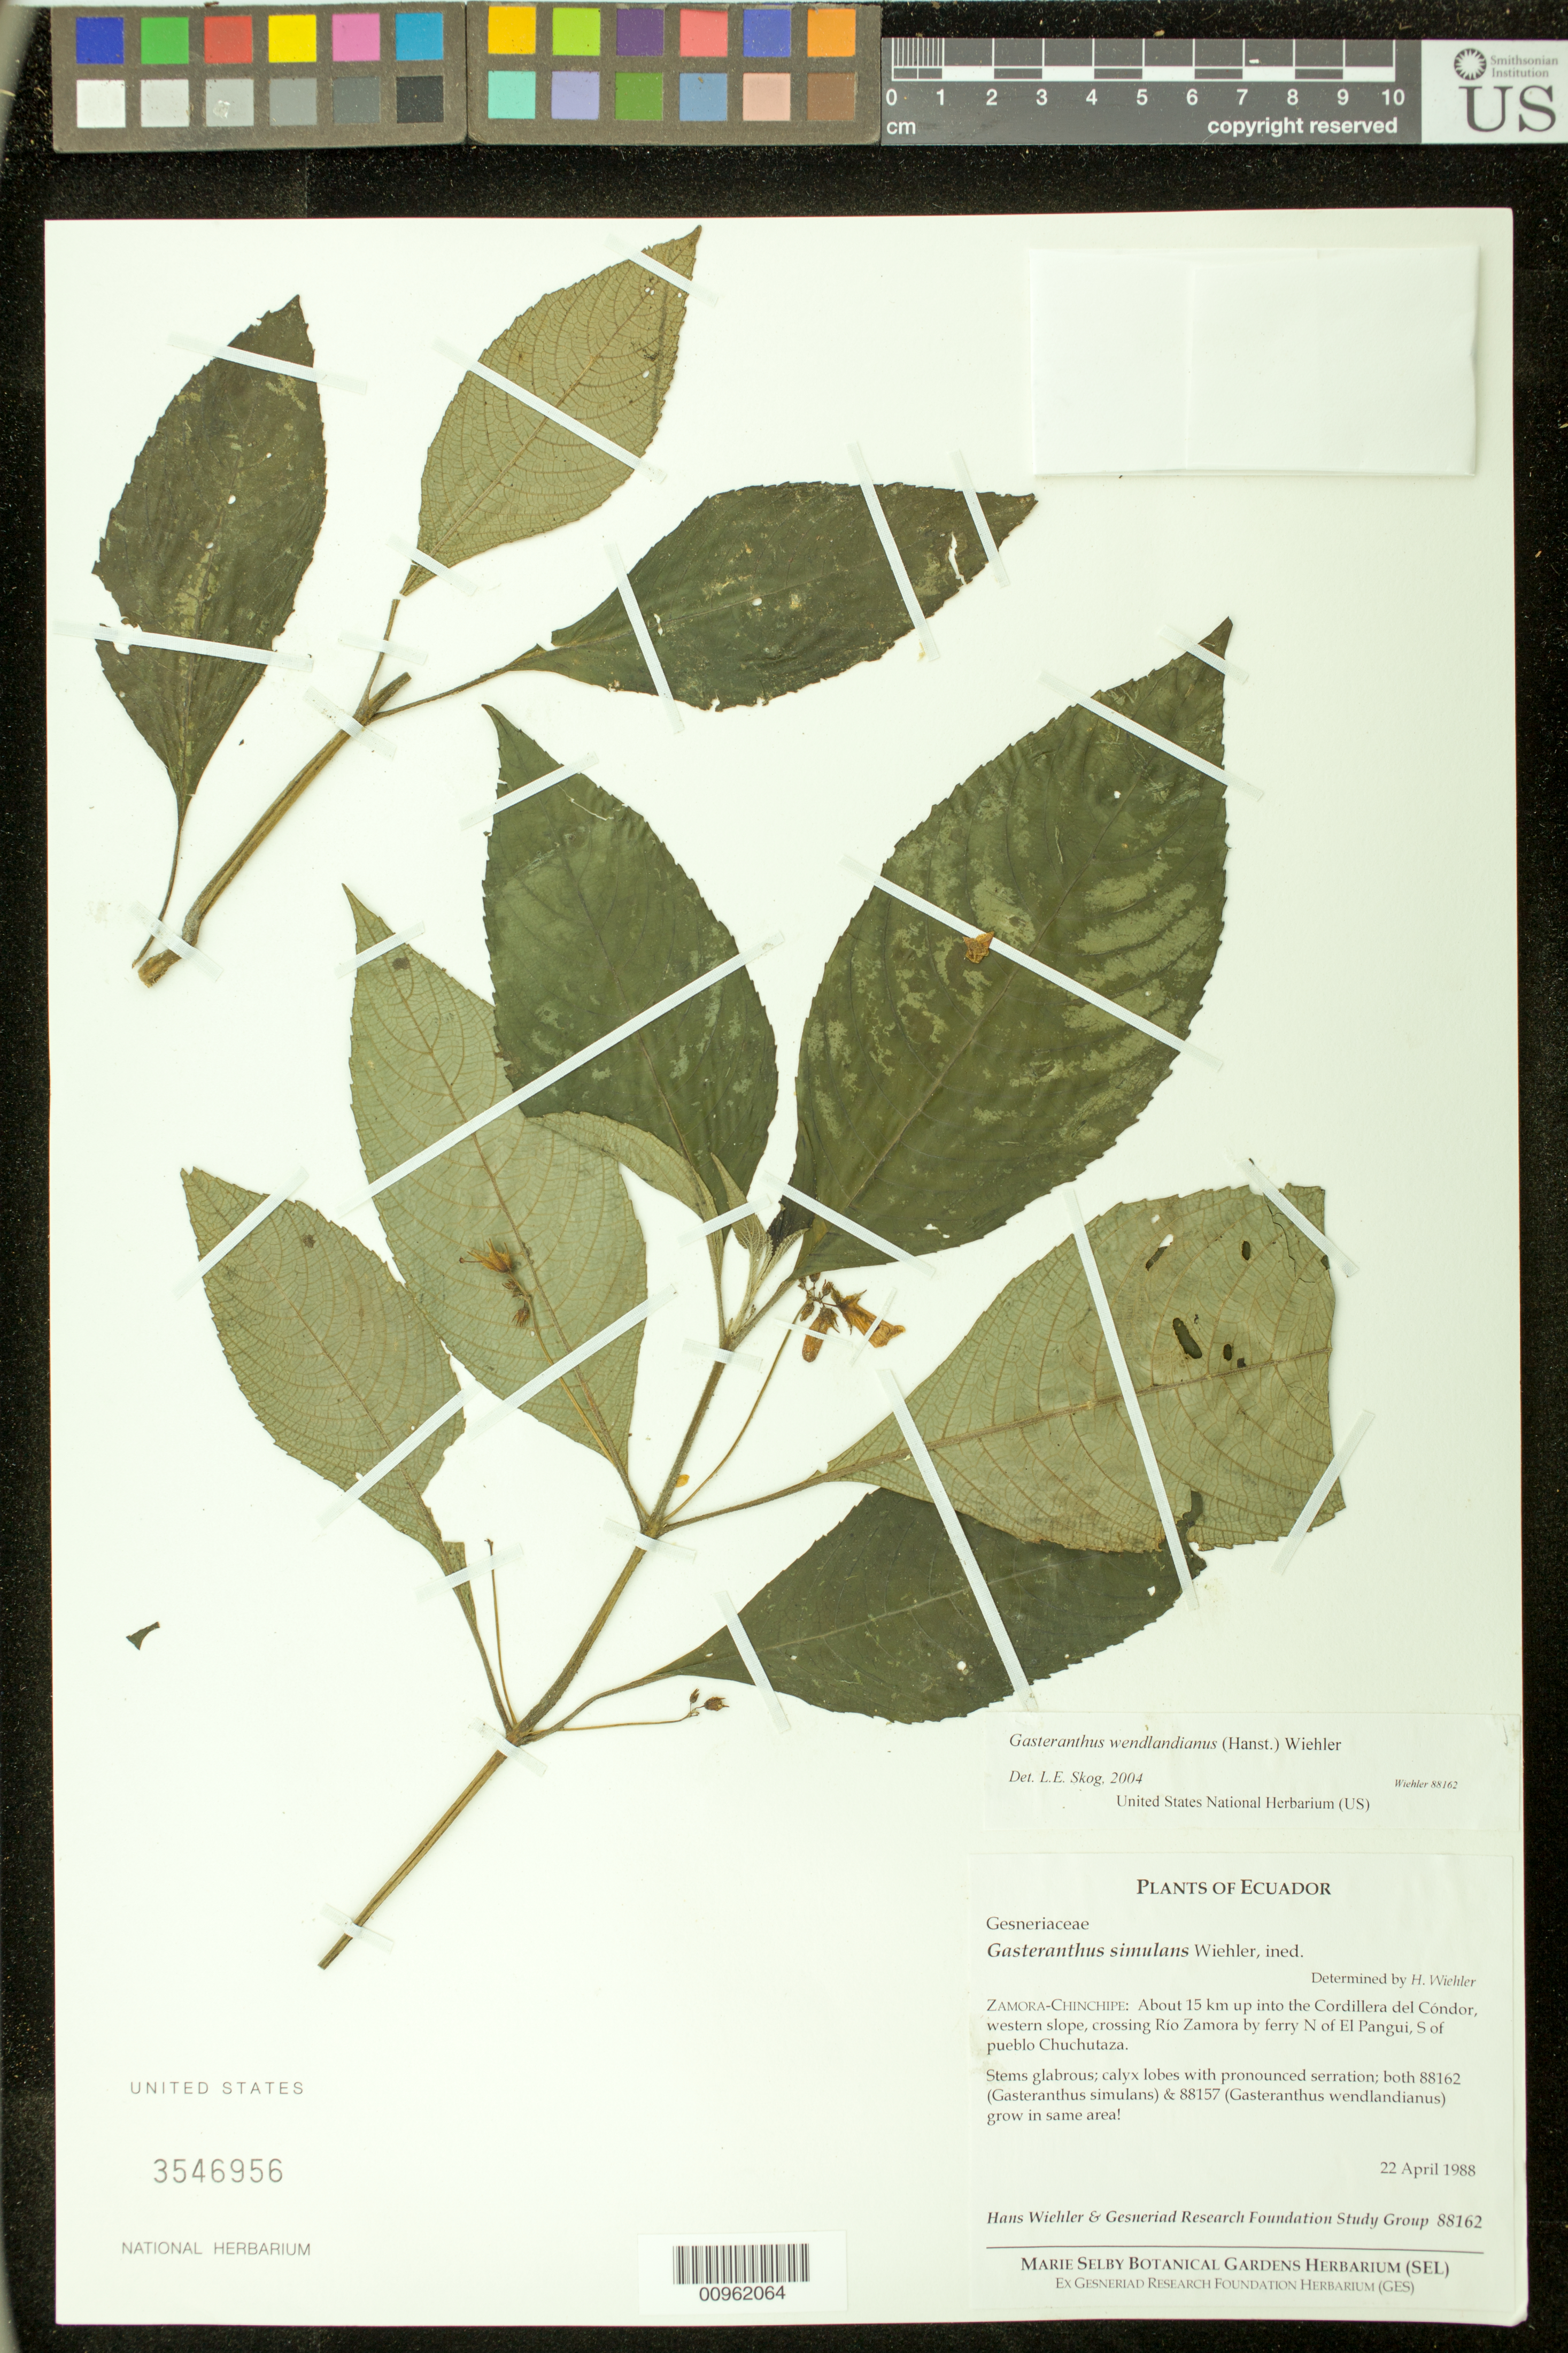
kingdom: Plantae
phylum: Tracheophyta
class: Magnoliopsida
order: Lamiales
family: Gesneriaceae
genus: Gasteranthus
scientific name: Gasteranthus wendlandianus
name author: (Hanst.) Wiehler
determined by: Skog, Laurence E.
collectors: H. J. Wiehler & GRF Study Group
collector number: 88162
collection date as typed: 22 Apr 1988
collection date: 1988-04-22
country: Ecuador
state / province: Morona-Santiago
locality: Morona-Santiago: about 15 km up into the Cordillera del Condór, western slope, crossing Rio Zamora by ferry N of El Pangui, S of pueblo Chuchutaza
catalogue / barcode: US 3546956